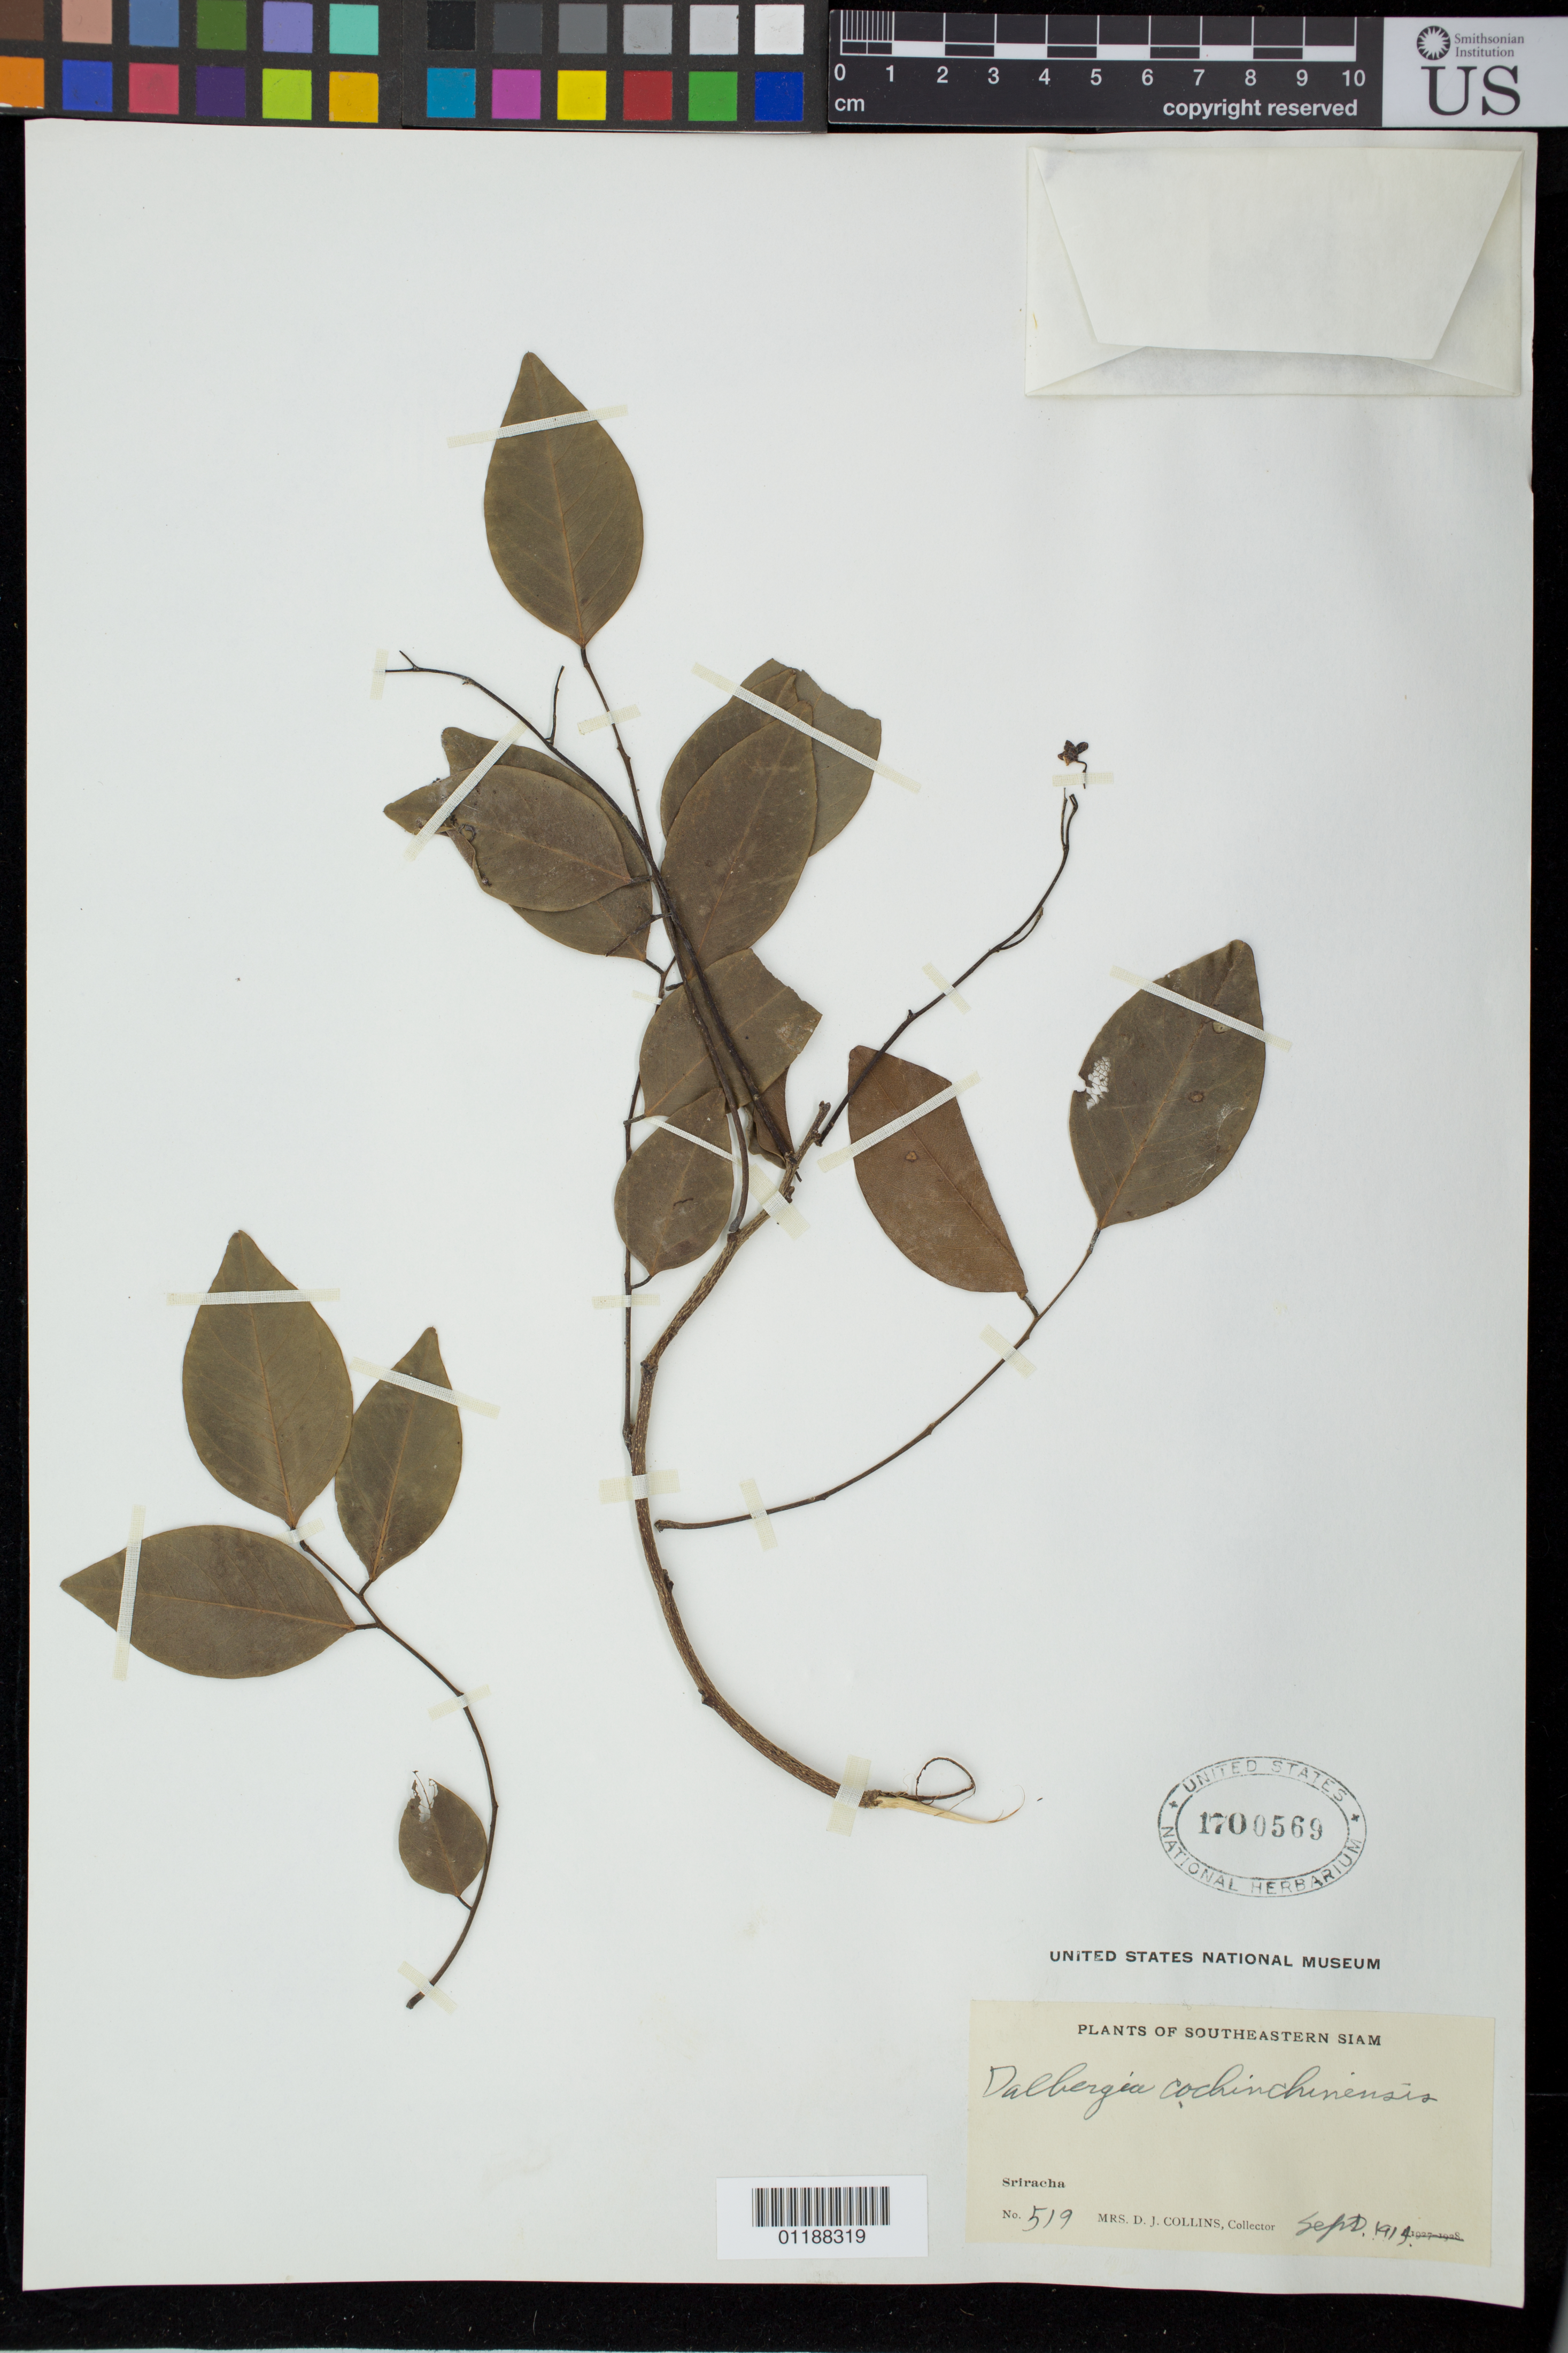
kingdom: Plantae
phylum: Tracheophyta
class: Magnoliopsida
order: Fabales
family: Fabaceae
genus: Dalbergia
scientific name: Dalbergia cochinchinensis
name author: Pierre ex Laness.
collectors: Mrs. D. J. Collins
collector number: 519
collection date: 1914-09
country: Thailand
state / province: Chon Buri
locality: Sriracha, Changwat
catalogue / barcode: US 1700569